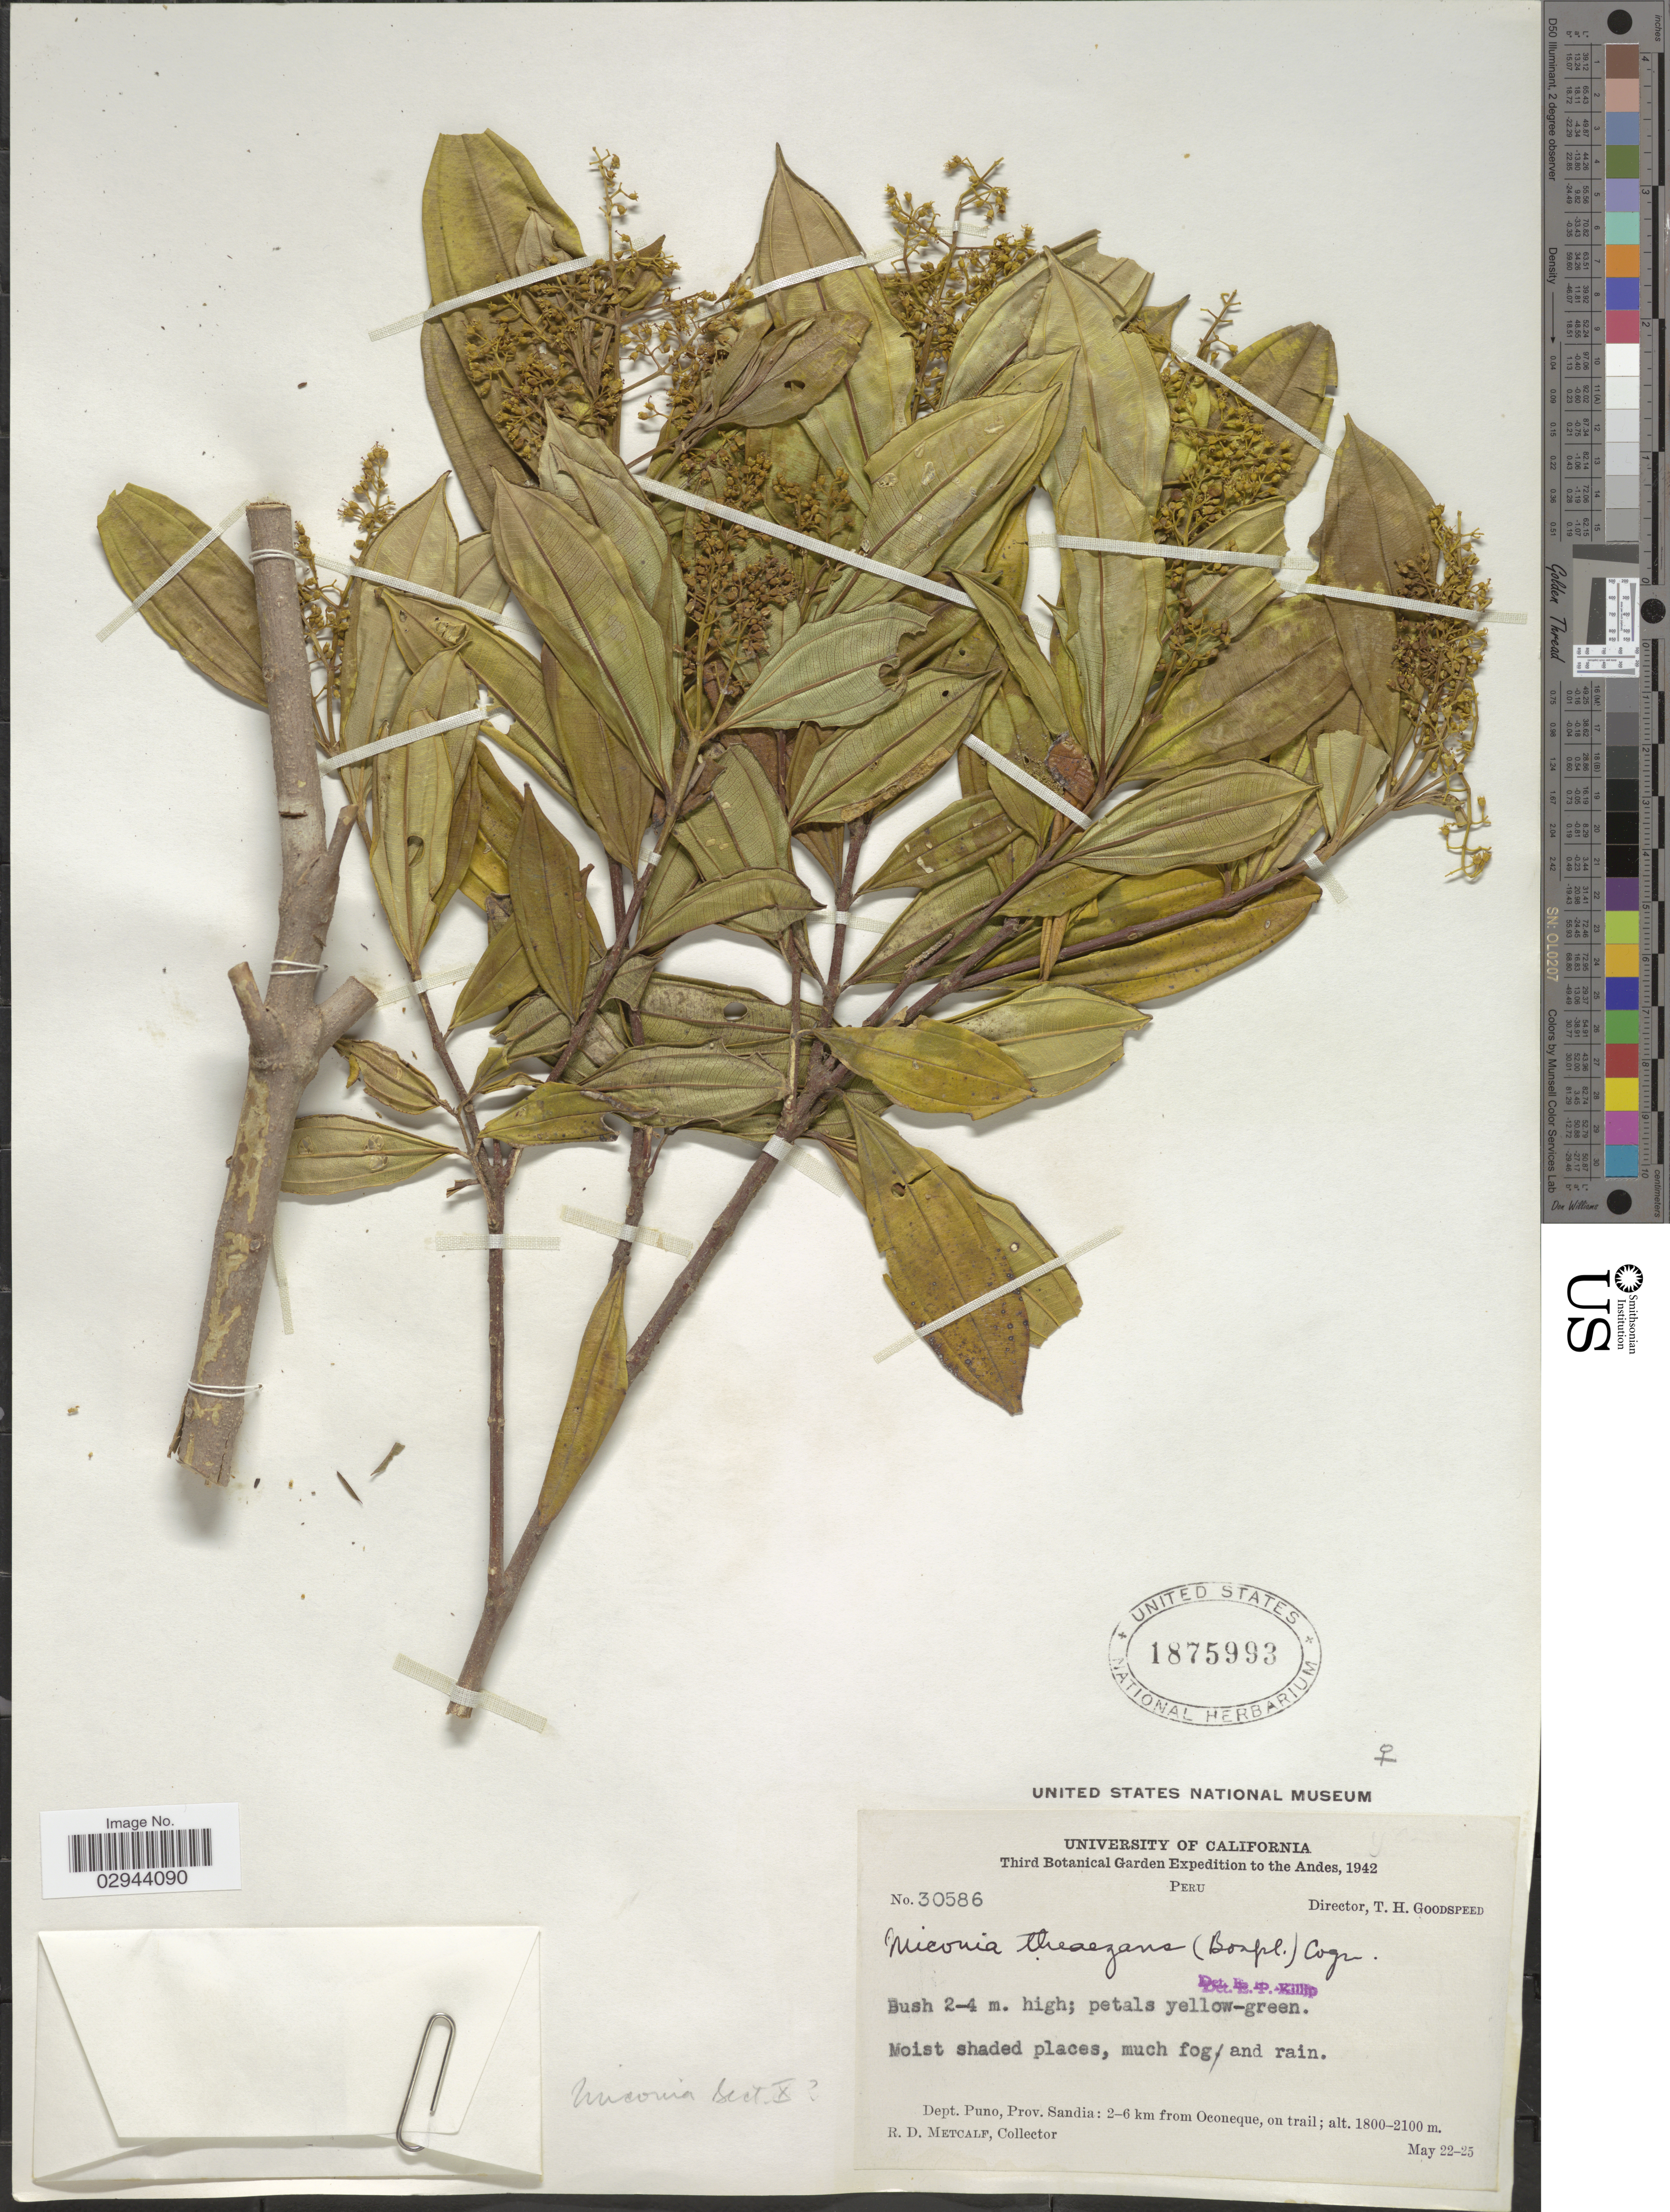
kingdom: Plantae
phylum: Tracheophyta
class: Magnoliopsida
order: Myrtales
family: Melastomataceae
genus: Miconia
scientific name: Miconia theizans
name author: (Bonpl.) Cogn.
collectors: R. D. Metcalf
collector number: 30586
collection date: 1942-05-22/1942-05-25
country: Peru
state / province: Puno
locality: Andes, Dept. Puno, Prov. Sandia, 2-6 km from Oconeque, on trail.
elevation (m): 1800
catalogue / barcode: US 1875993